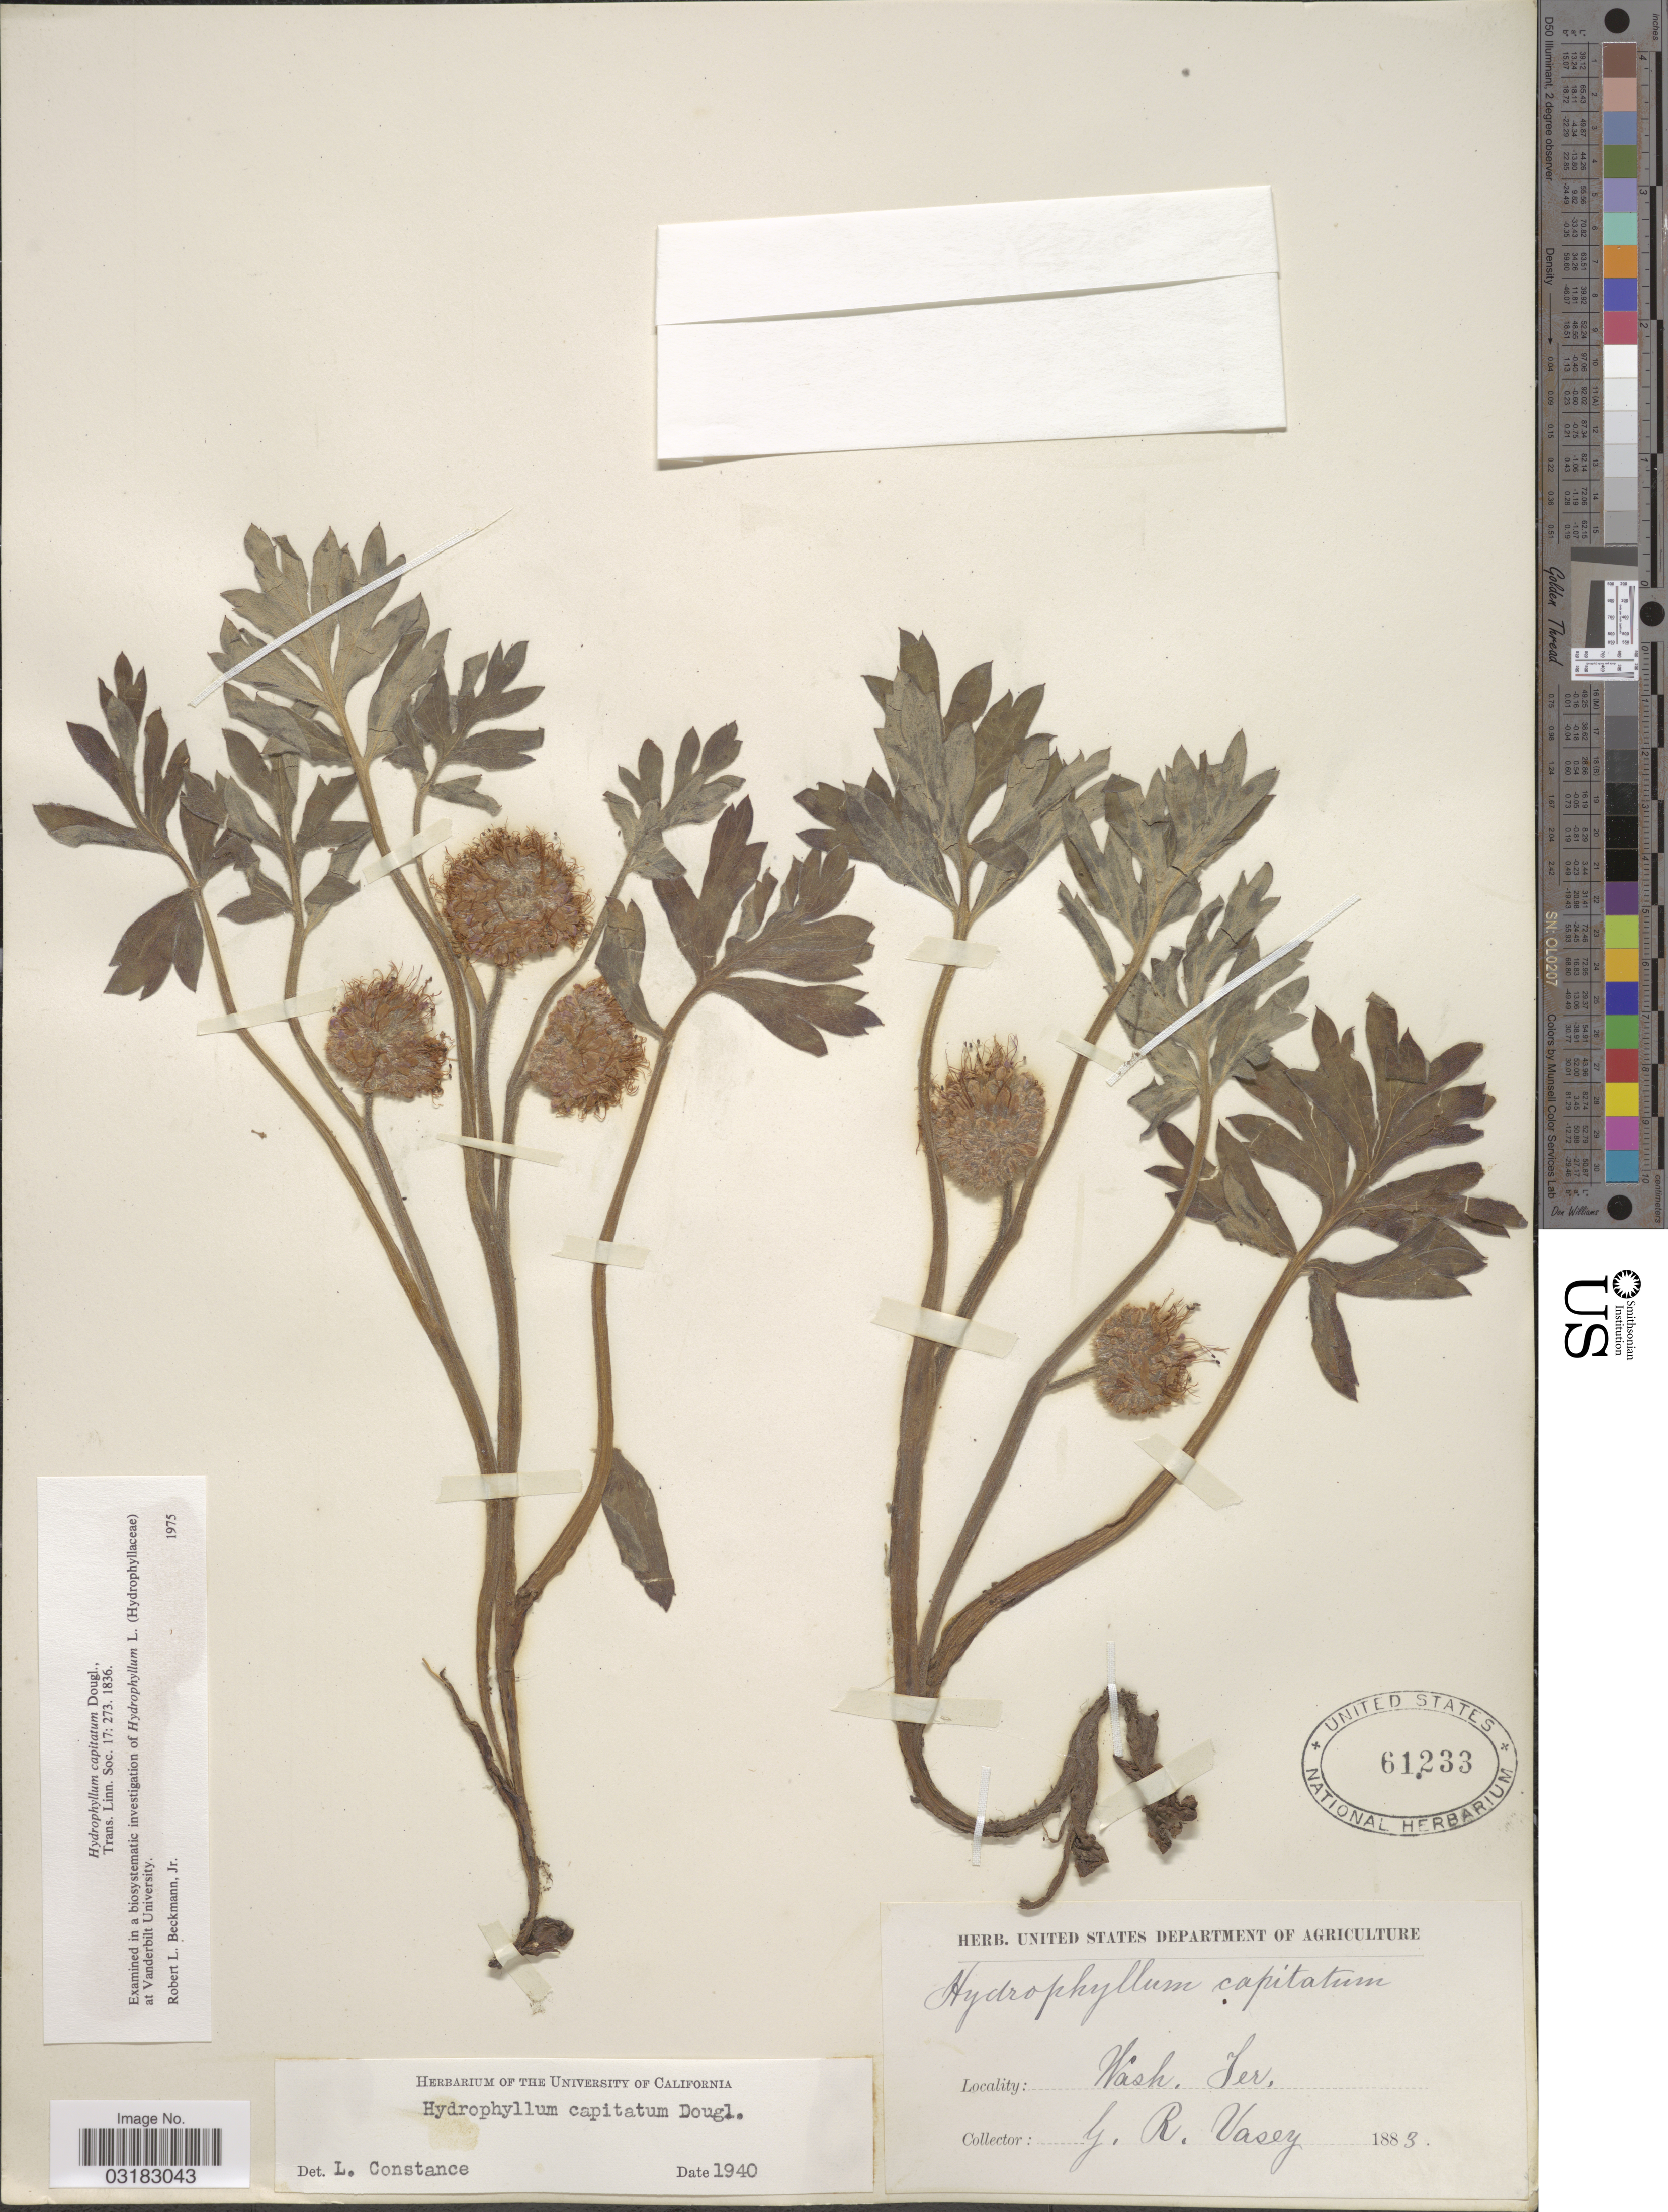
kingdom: Plantae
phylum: Tracheophyta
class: Magnoliopsida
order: Boraginales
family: Hydrophyllaceae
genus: Hydrophyllum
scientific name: Hydrophyllum capitatum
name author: Douglas ex Benth.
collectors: G. R. Vasey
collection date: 1883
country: United States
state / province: Washington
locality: Wash. Ter.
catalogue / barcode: US 61233